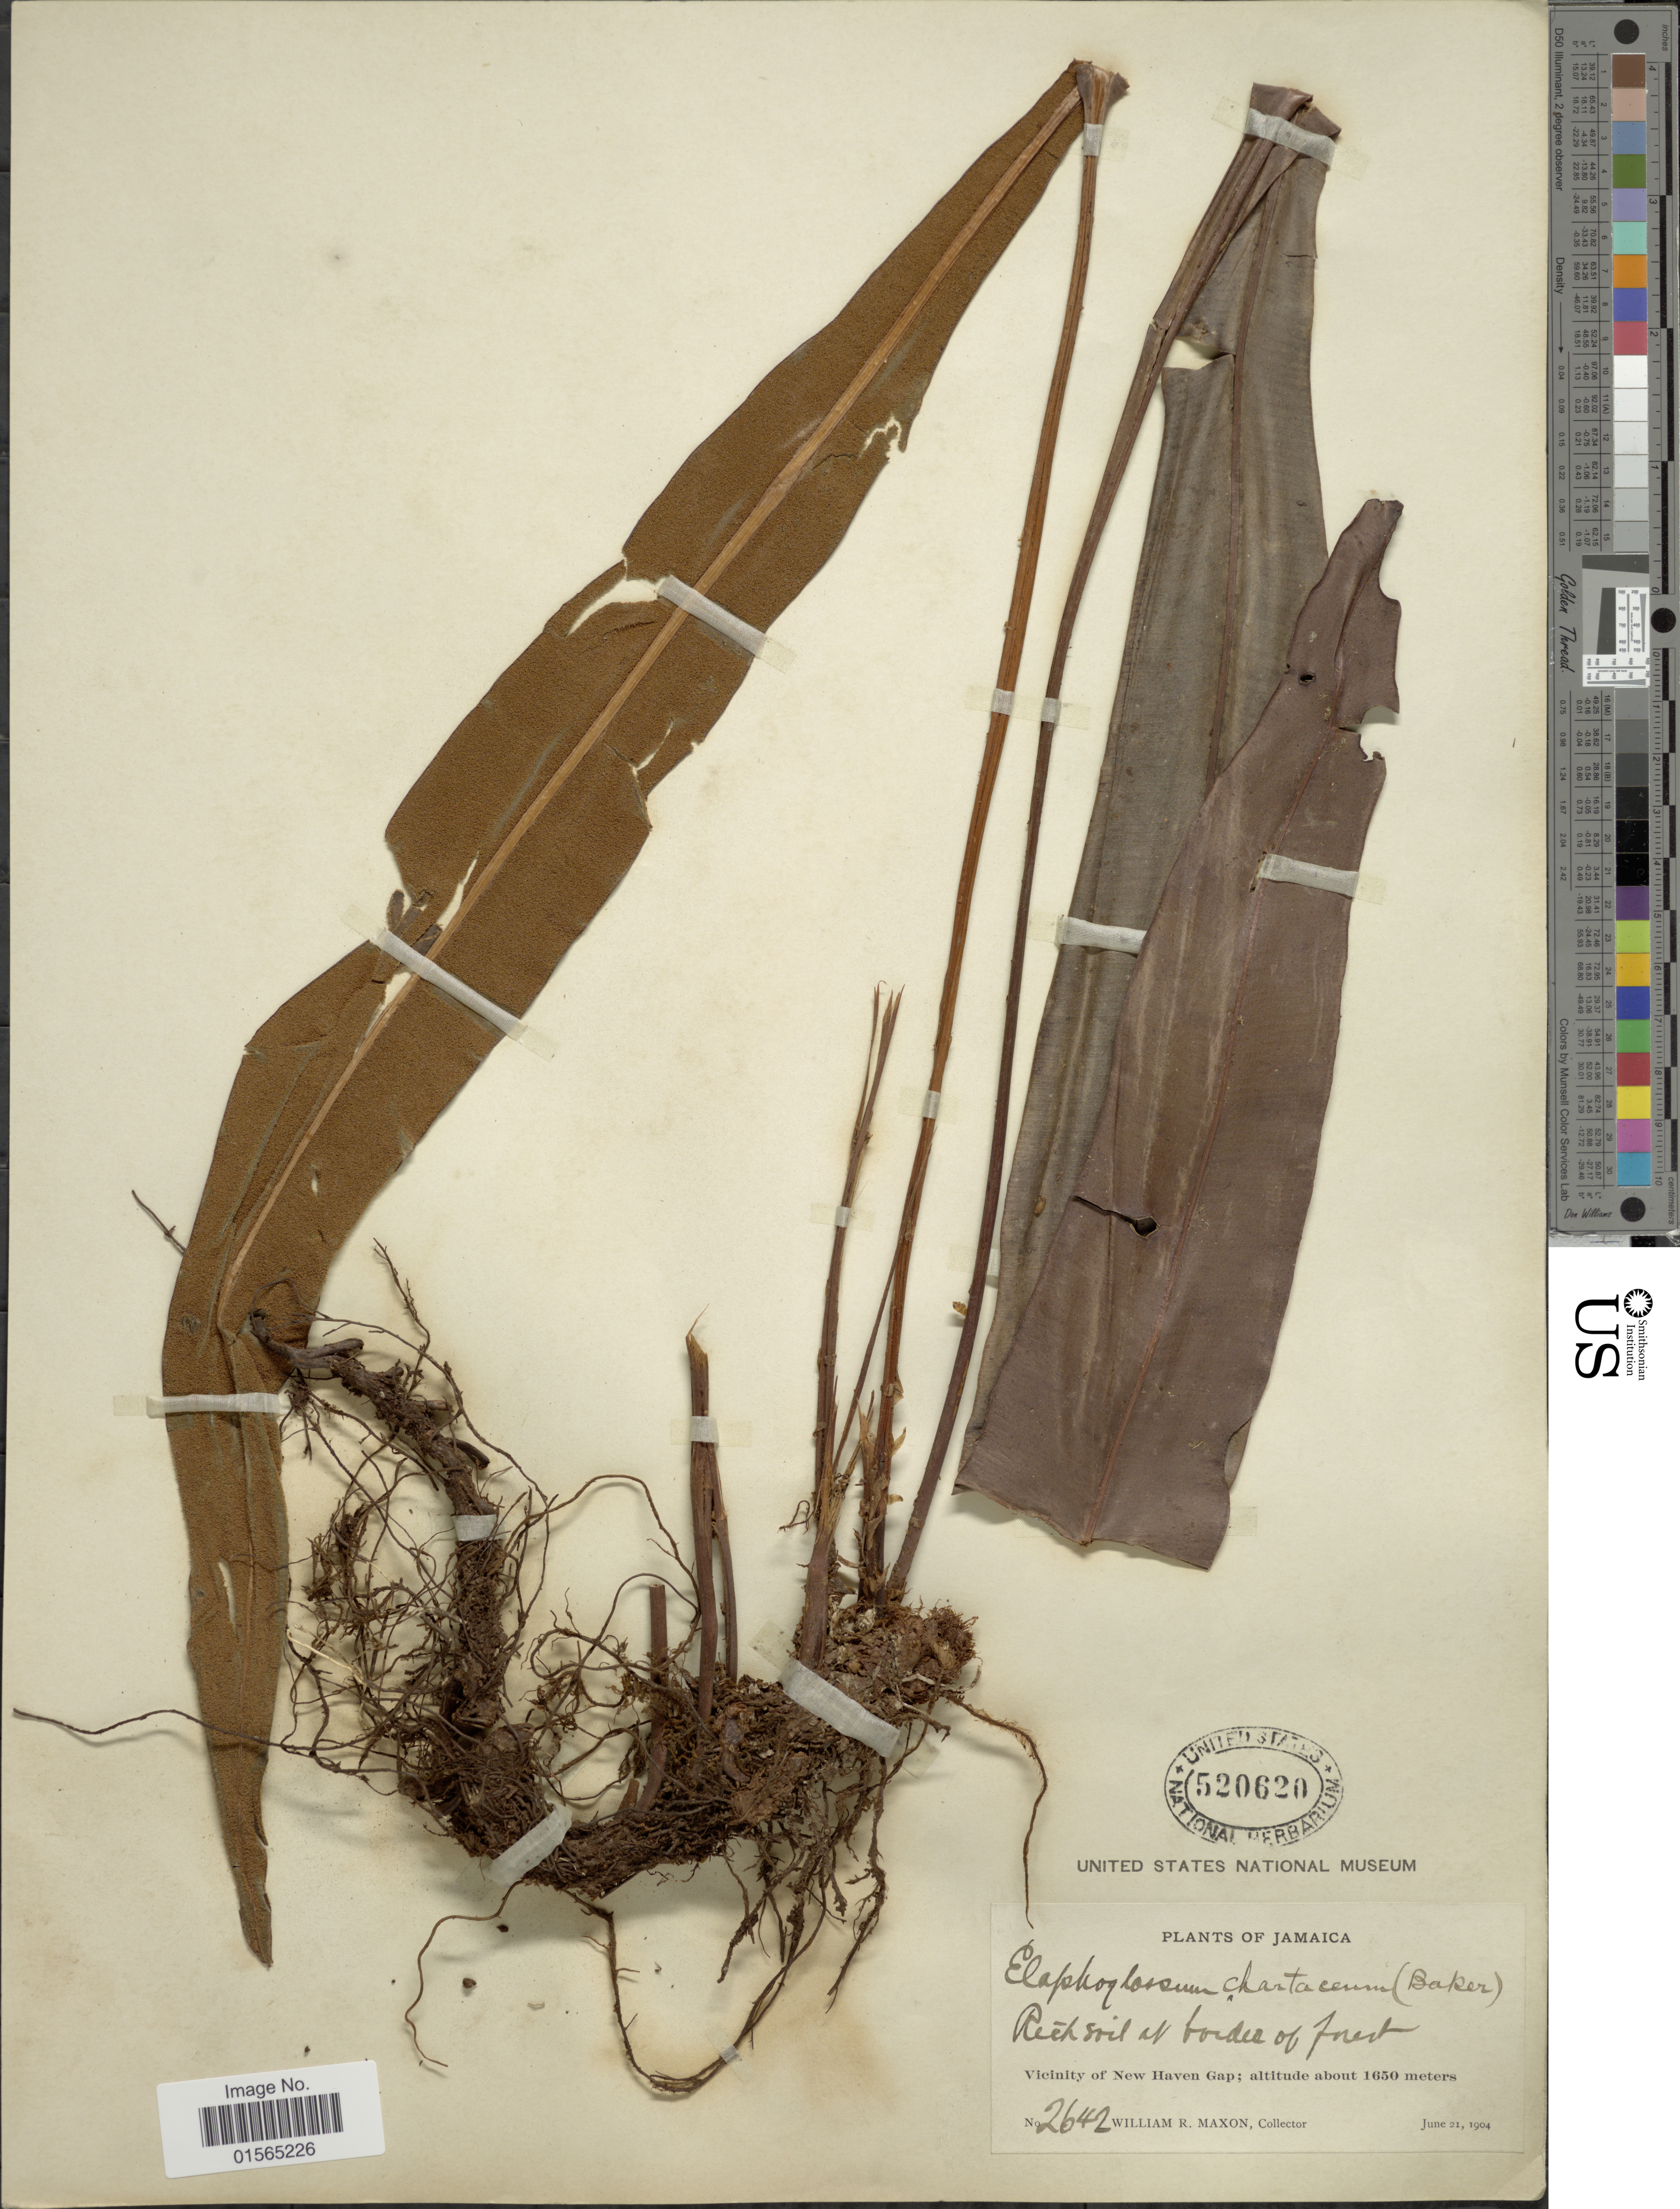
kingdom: Plantae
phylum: Tracheophyta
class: Polypodiopsida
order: Polypodiales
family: Dryopteridaceae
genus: Elaphoglossum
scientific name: Elaphoglossum chartaceum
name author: (Baker ex Jenman) C. Chr.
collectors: W. R. Maxon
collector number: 2642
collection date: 1904-06-21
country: Jamaica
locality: Vicinity of New Haven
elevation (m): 1650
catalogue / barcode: US 520620